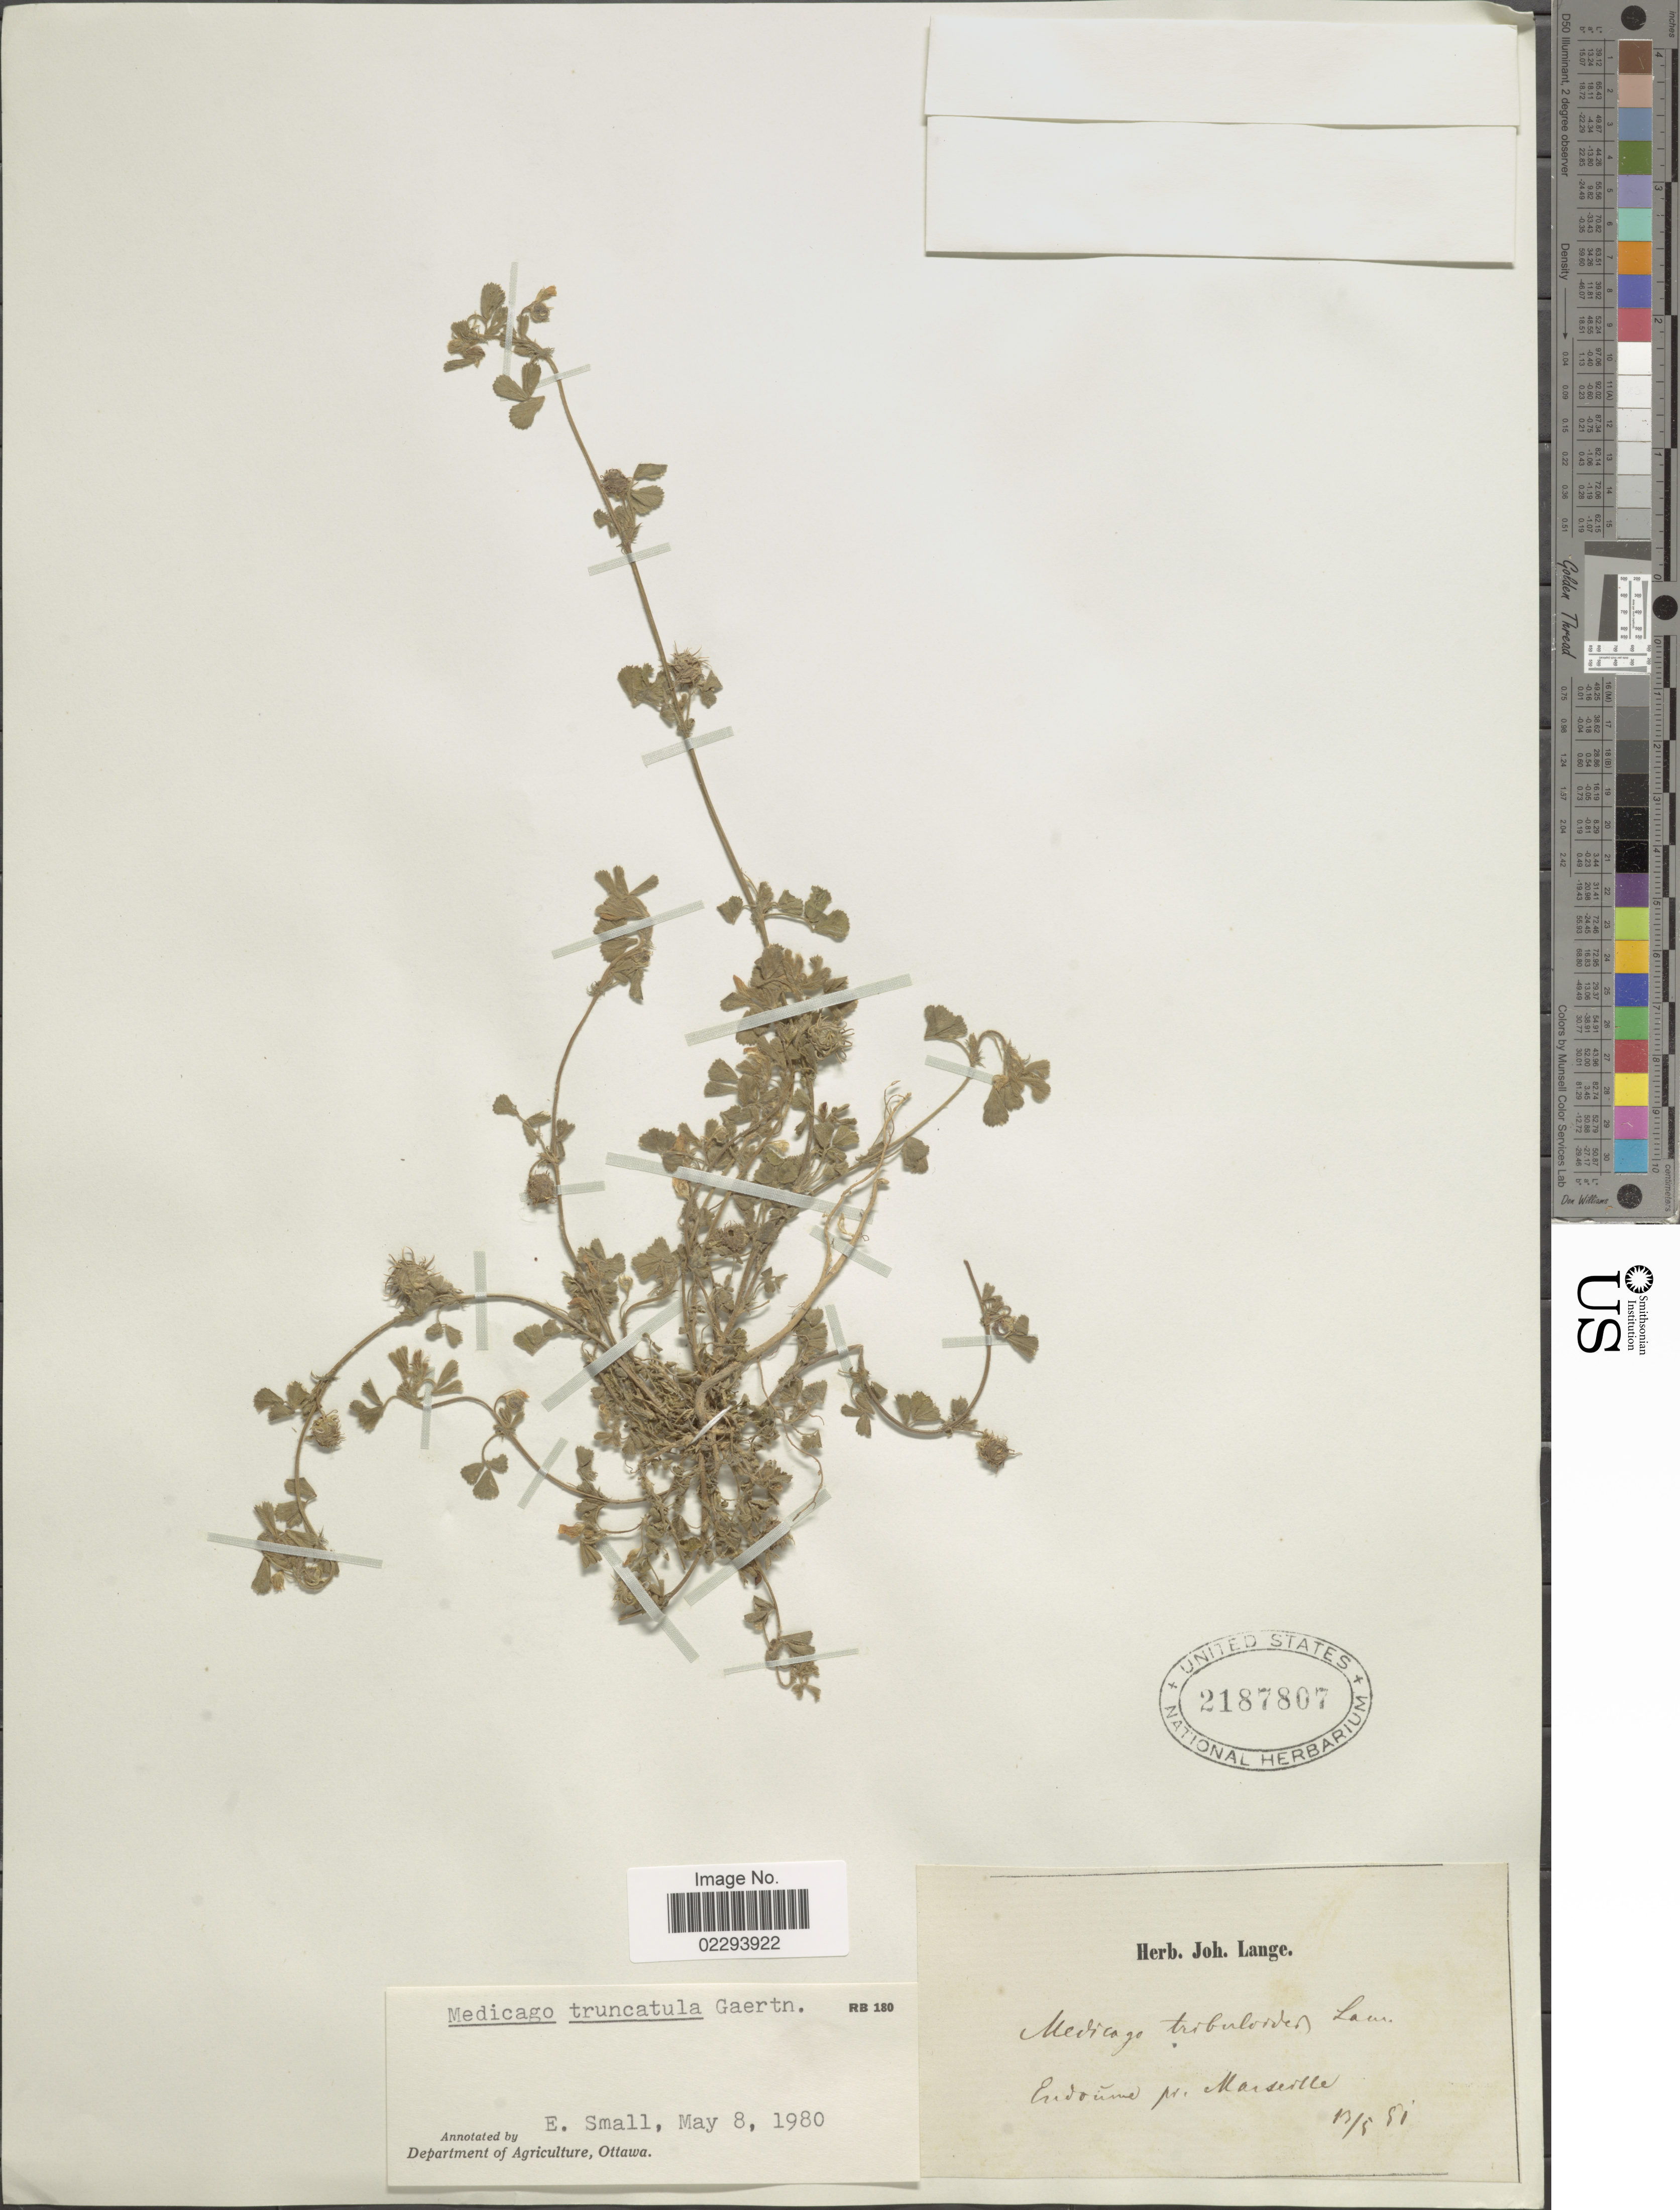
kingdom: Plantae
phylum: Tracheophyta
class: Magnoliopsida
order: Fabales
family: Fabaceae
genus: Medicago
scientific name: Medicago truncatula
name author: Gaertn.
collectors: ex herb. Joh. Lange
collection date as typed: Transcribed d/m/y: 13/5/81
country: France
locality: Endoume [interpreted] pr. Marseille.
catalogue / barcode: US 2187807